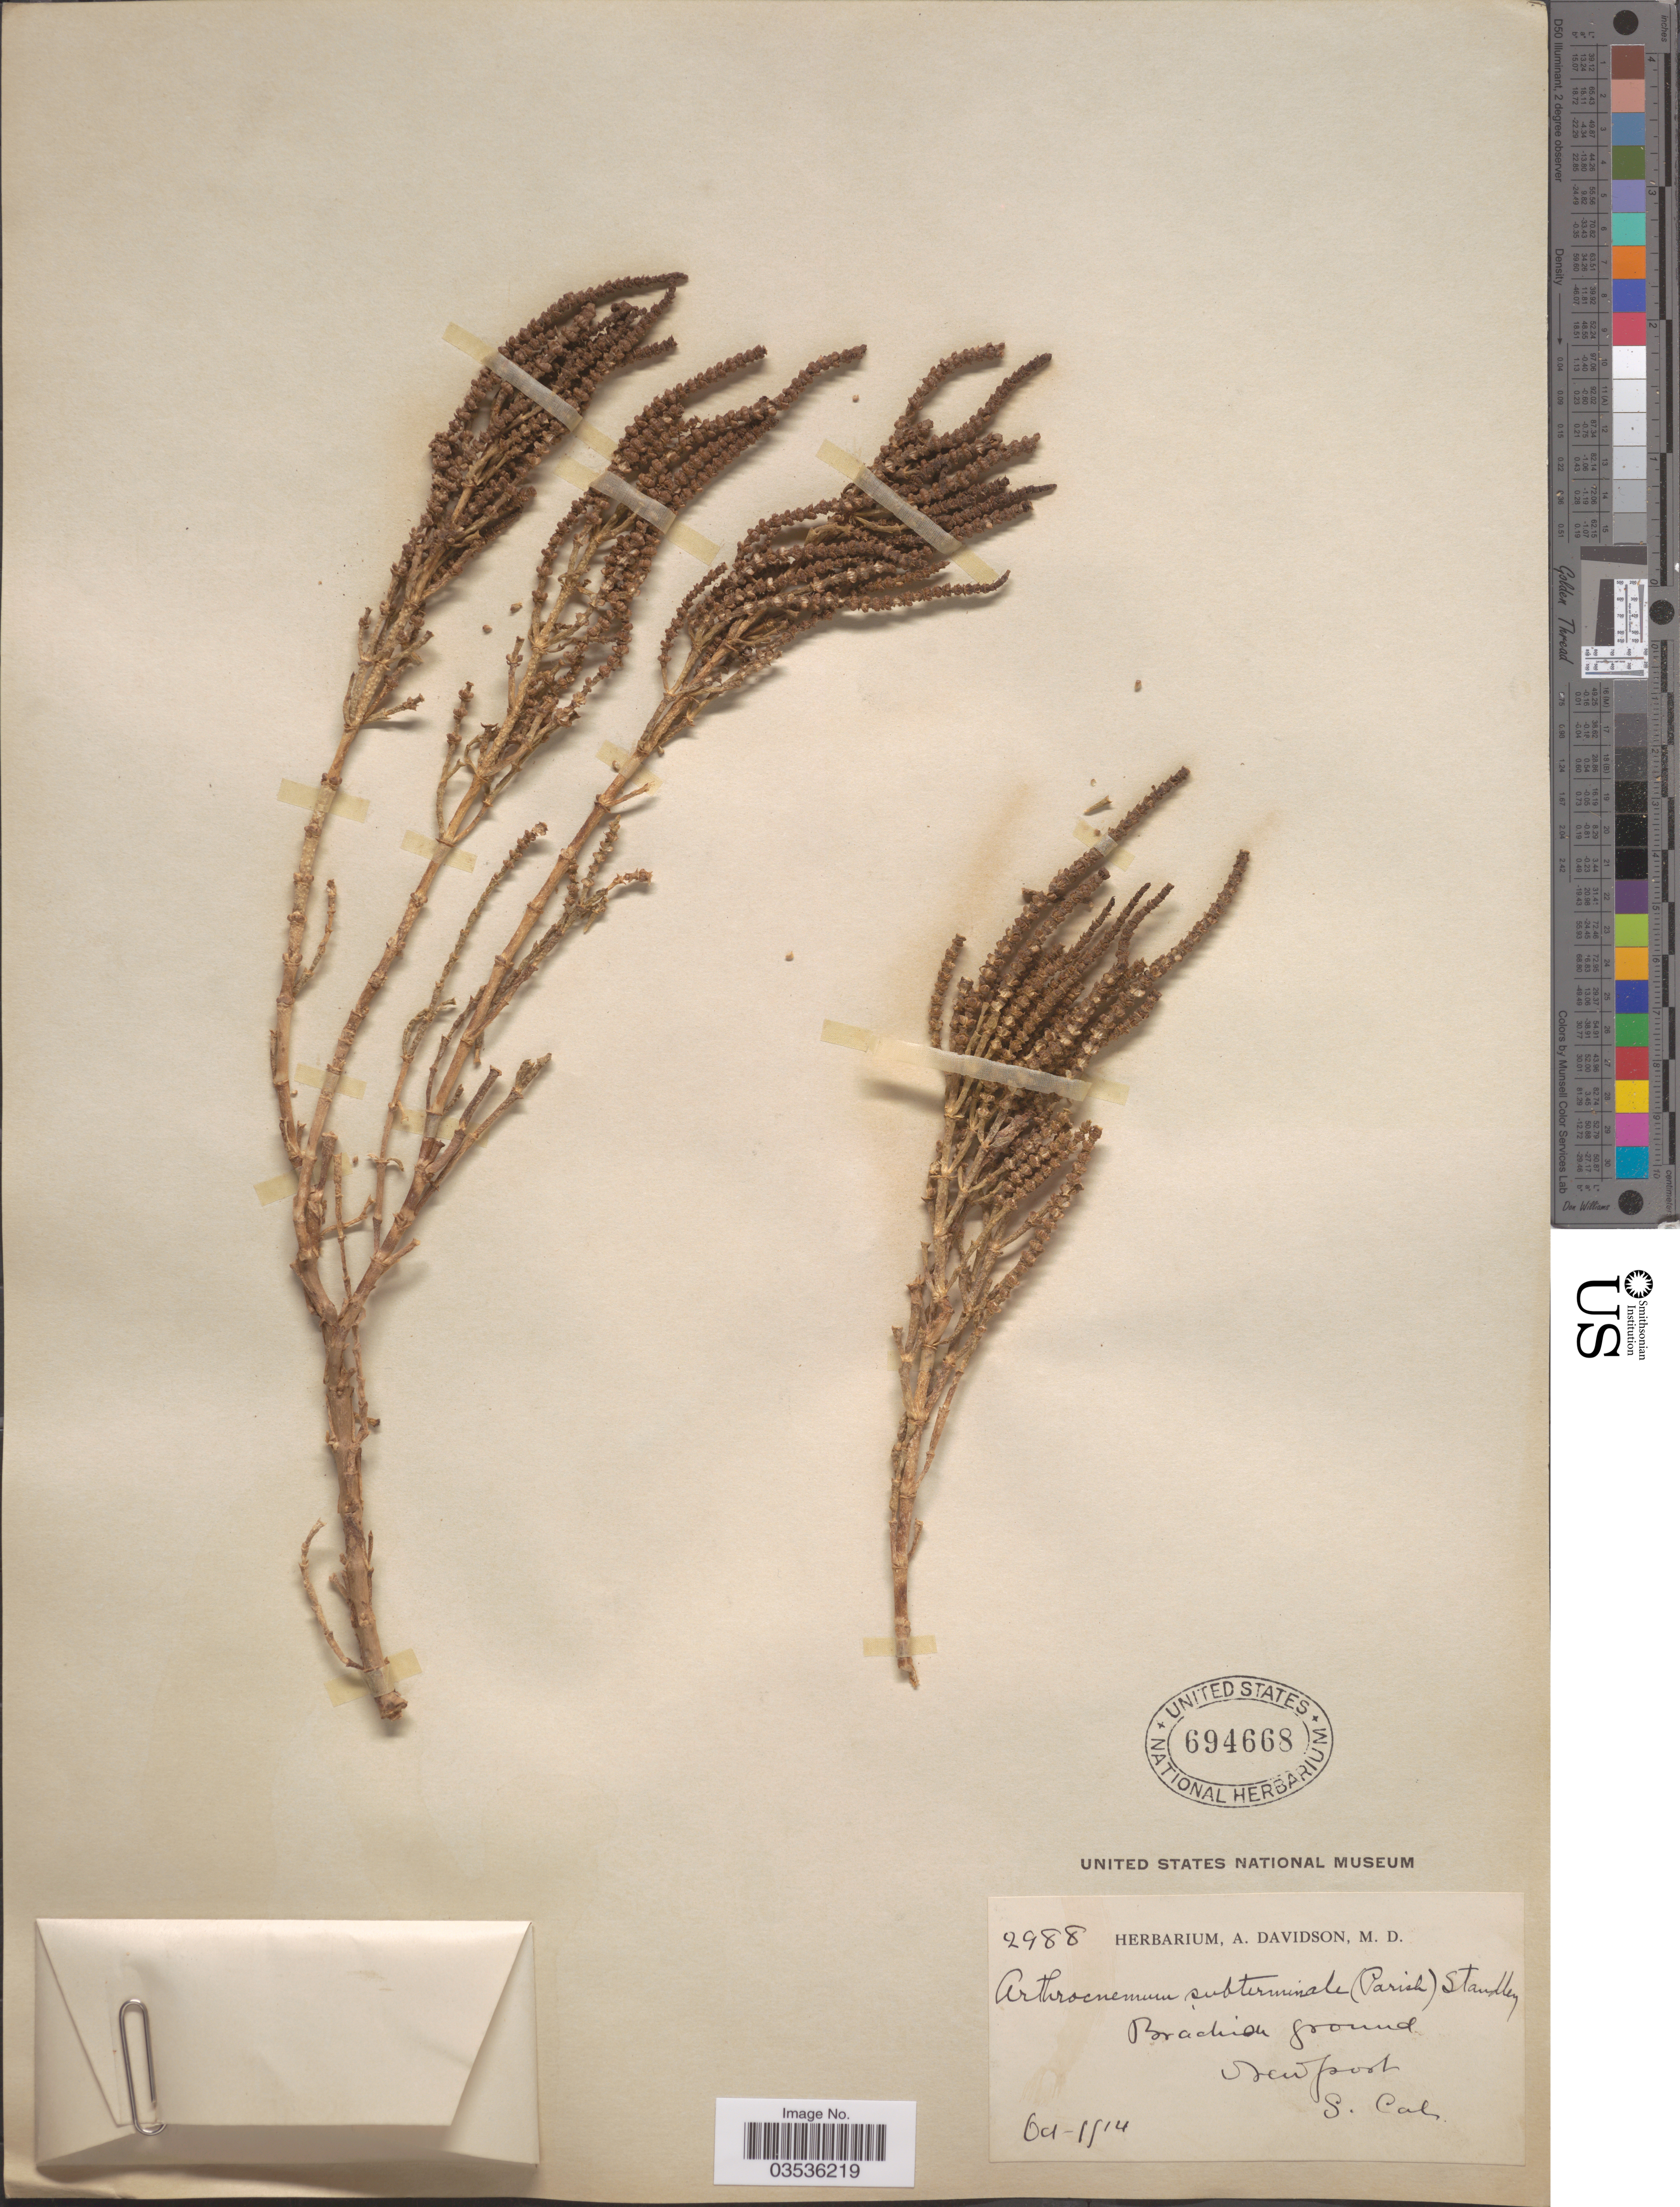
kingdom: Plantae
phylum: Tracheophyta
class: Magnoliopsida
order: Caryophyllales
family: Amaranthaceae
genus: Salicornia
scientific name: Salicornia subterminalis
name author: Parish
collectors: ex herb. A. Davidson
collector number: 2988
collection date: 1914-10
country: United States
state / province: California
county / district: Orange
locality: Brackish ground. Newport S. Cal.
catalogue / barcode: US 694668